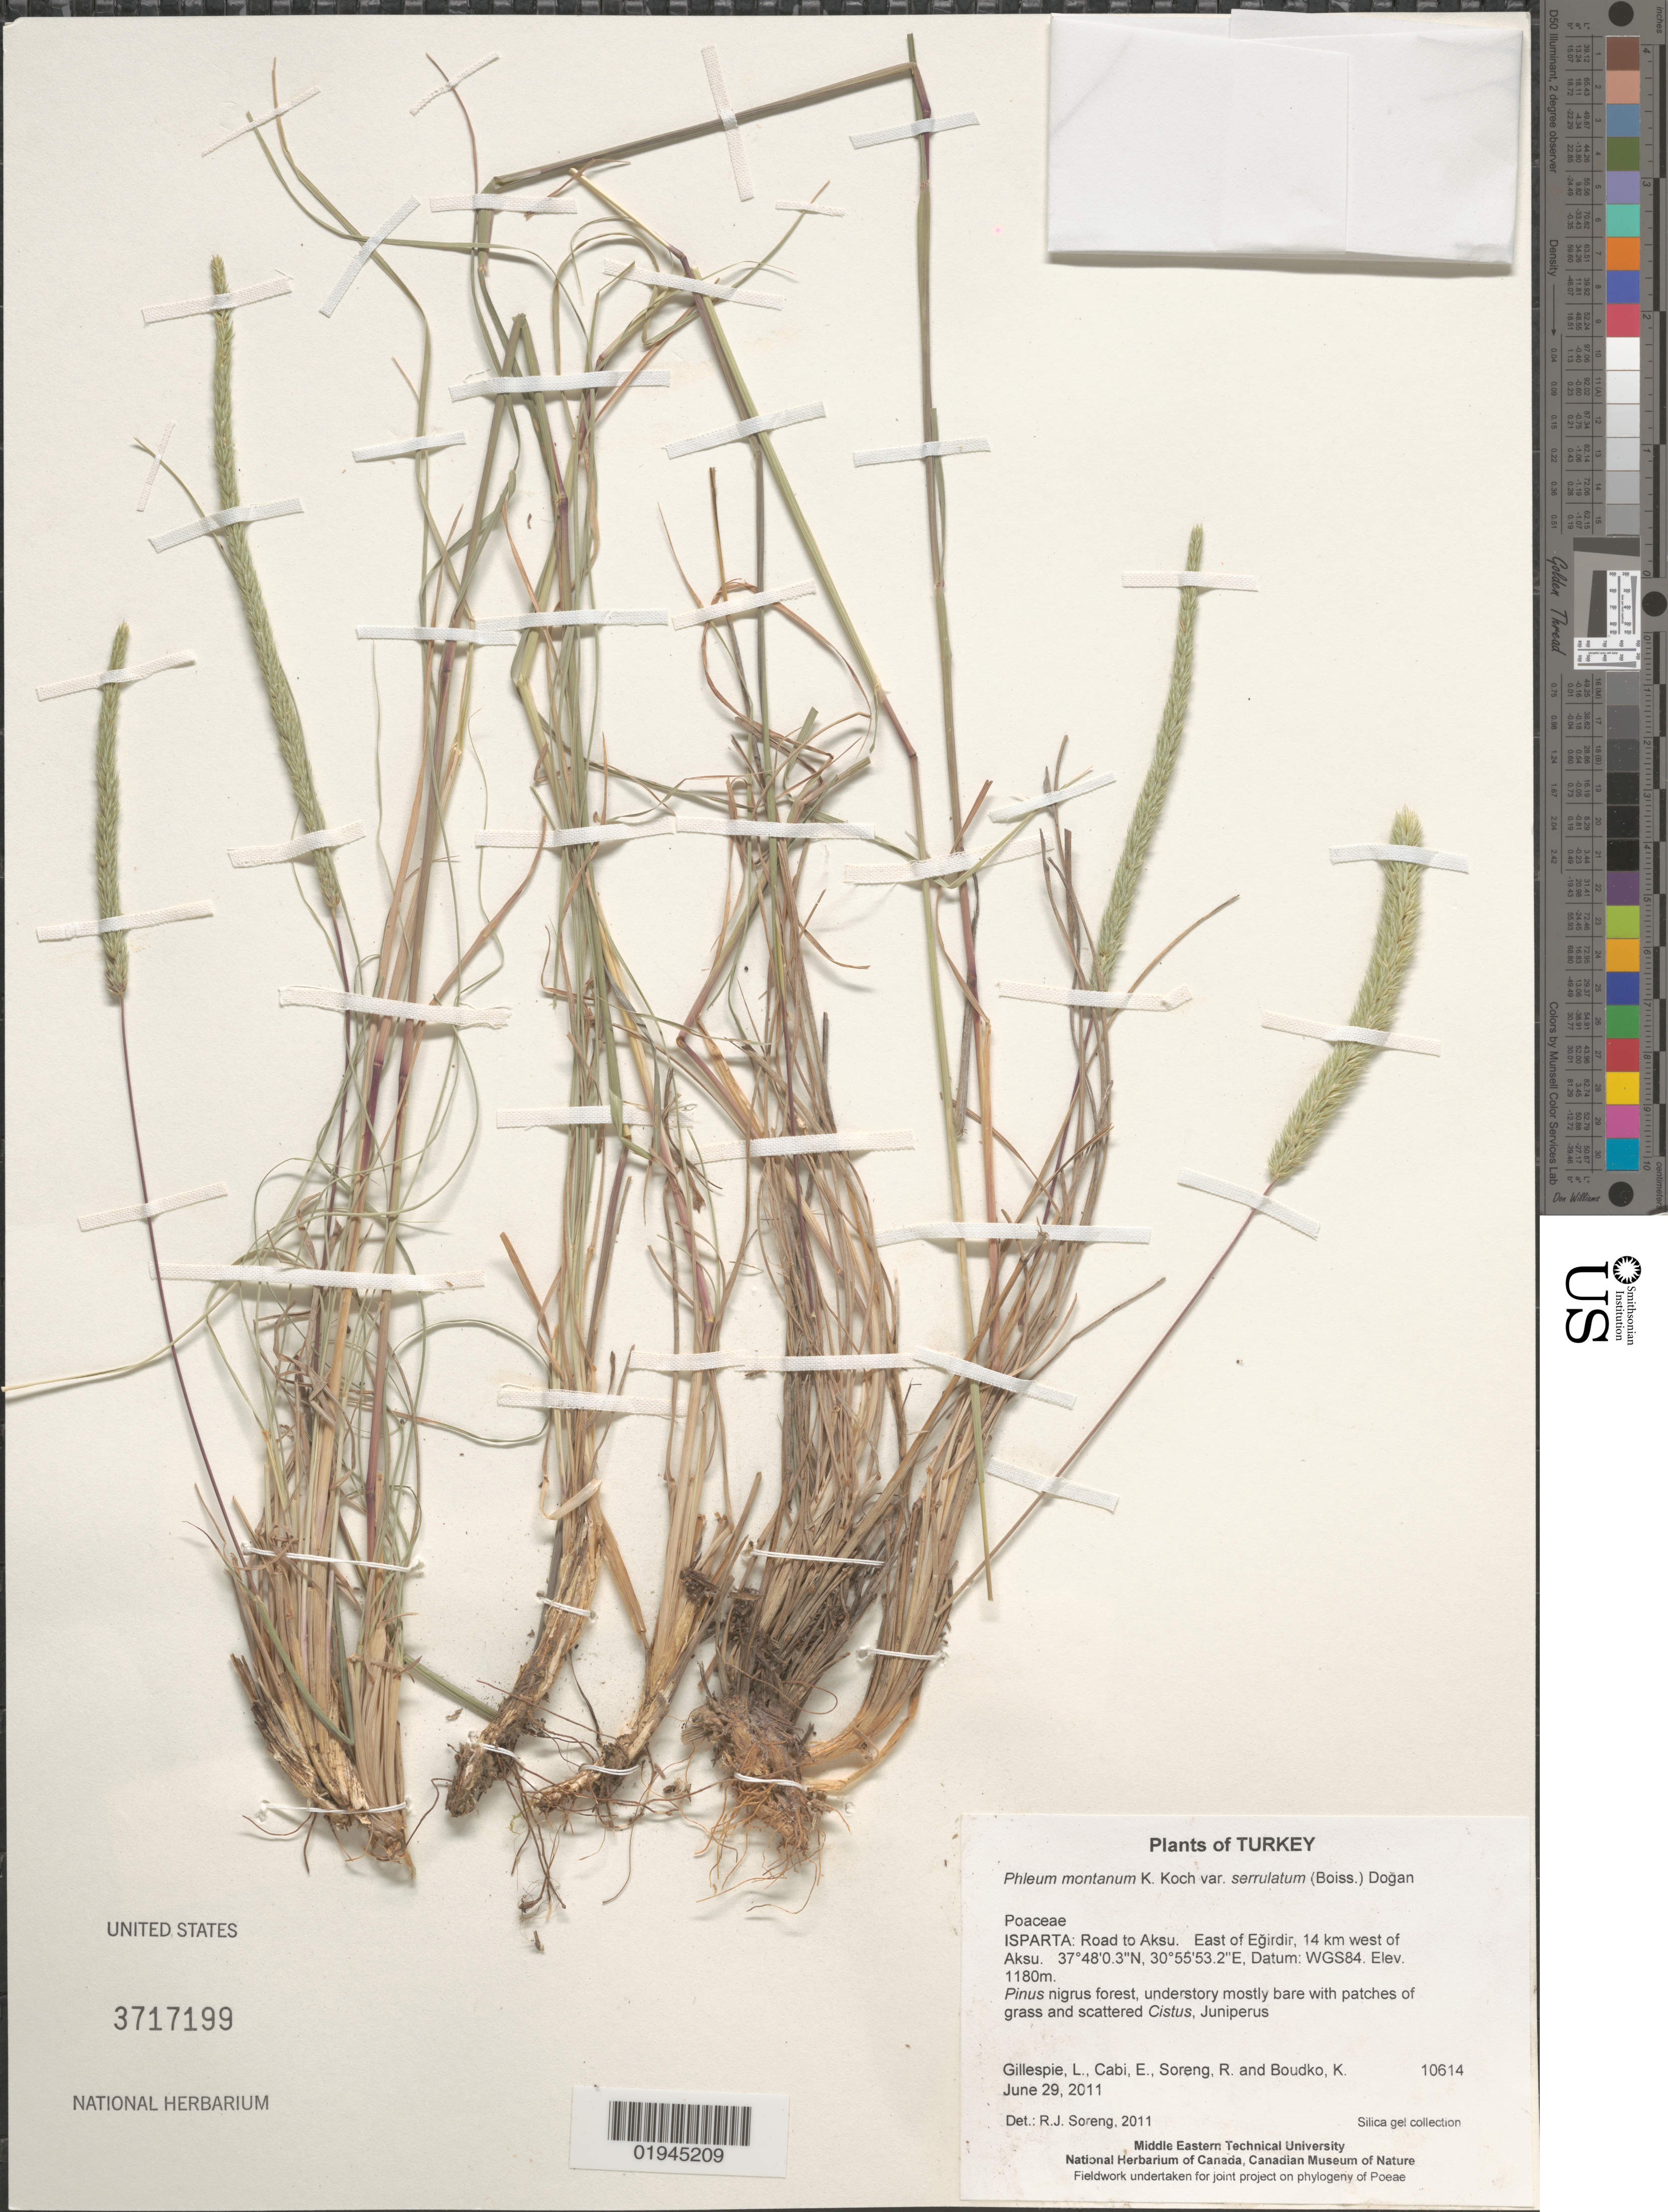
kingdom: Plantae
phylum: Tracheophyta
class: Liliopsida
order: Poales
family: Poaceae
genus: Phleum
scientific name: Phleum montanum subsp. serrulatum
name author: (Boiss.) Doğan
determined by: Soreng, Robert J., Research Associate (BOT), Smithsonian Institution - National Museum of Natural History (UNITED STATES)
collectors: L. J. Gillespie, E. Cabi, R. J. Soreng & K. Boudko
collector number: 10614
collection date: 2011-06-29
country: Turkey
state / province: Isparta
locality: Road to Aksu. East of Egirdir, 14 km west of Aksu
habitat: Pinus nigrus forest, understory mostly bare with patches of grass and scattered Cistus, Juniperus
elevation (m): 1180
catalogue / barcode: US 3717199